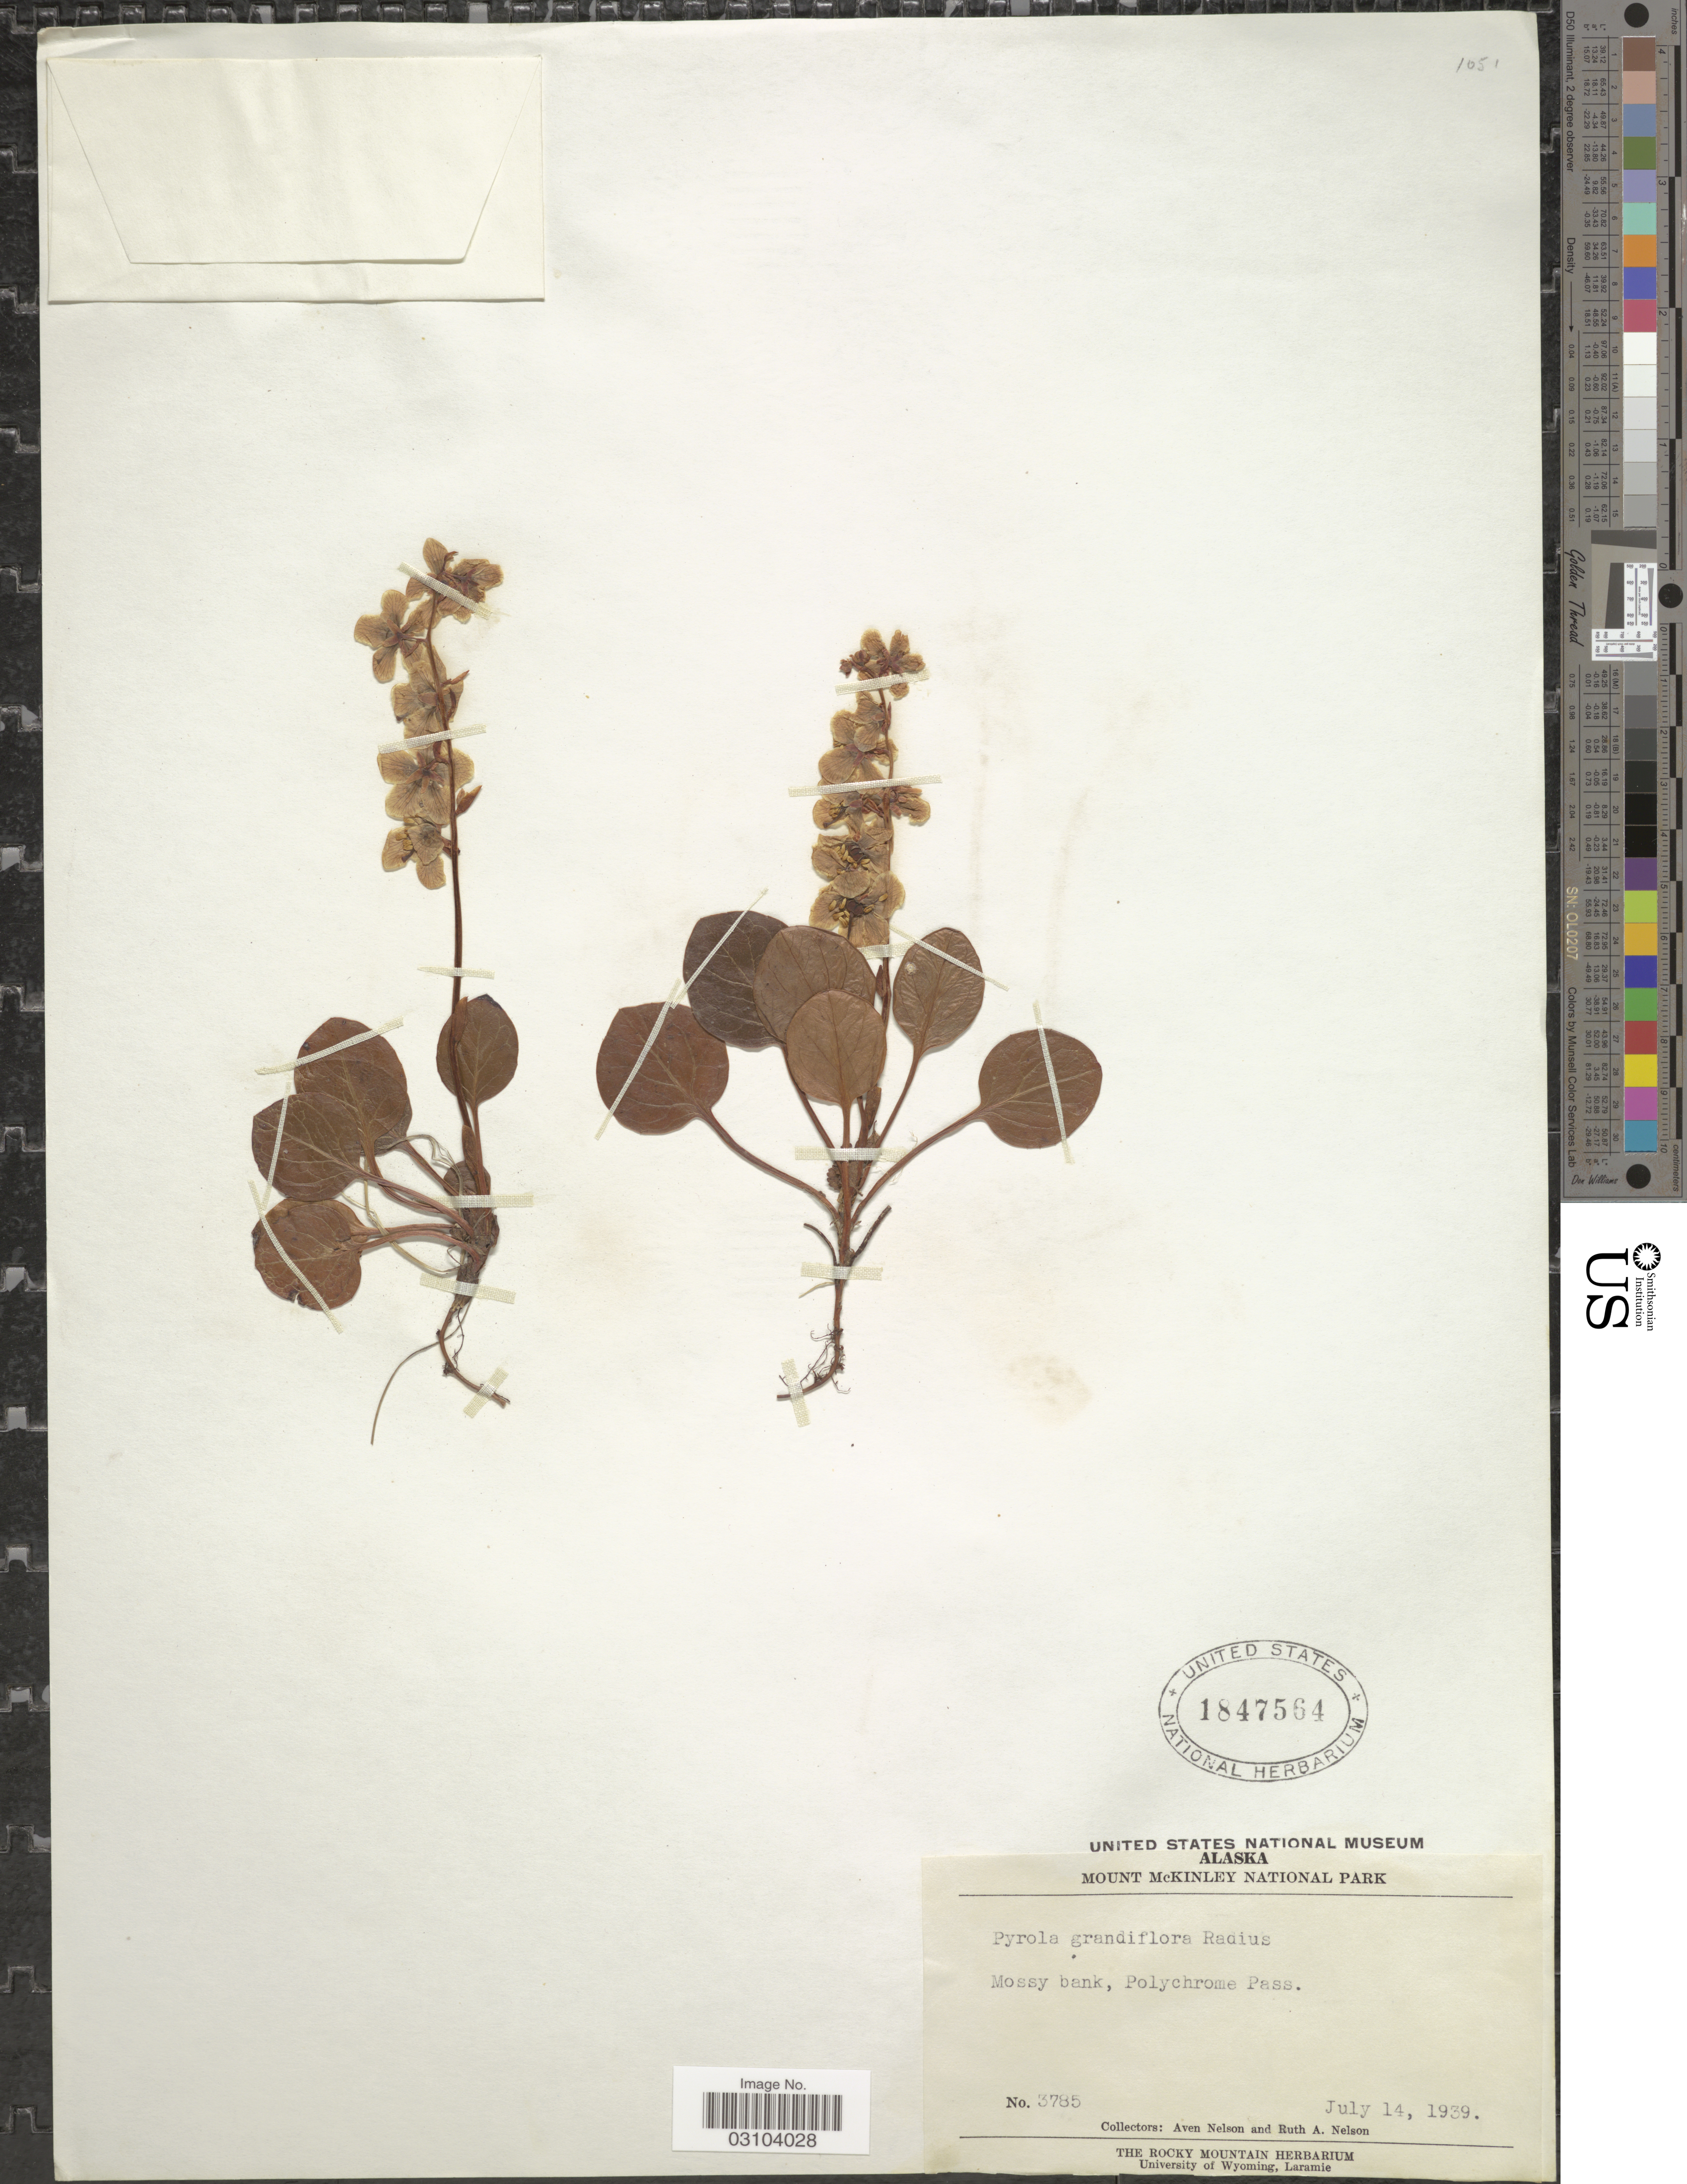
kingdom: Plantae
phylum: Tracheophyta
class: Magnoliopsida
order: Ericales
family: Ericaceae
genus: Pyrola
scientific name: Pyrola grandiflora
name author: Radius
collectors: A. Nelson & R. A. Nelson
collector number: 3785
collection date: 1939-07-14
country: United States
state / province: Alaska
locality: Mount McKinkley National Park. Polychrome Pass.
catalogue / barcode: US 1847564